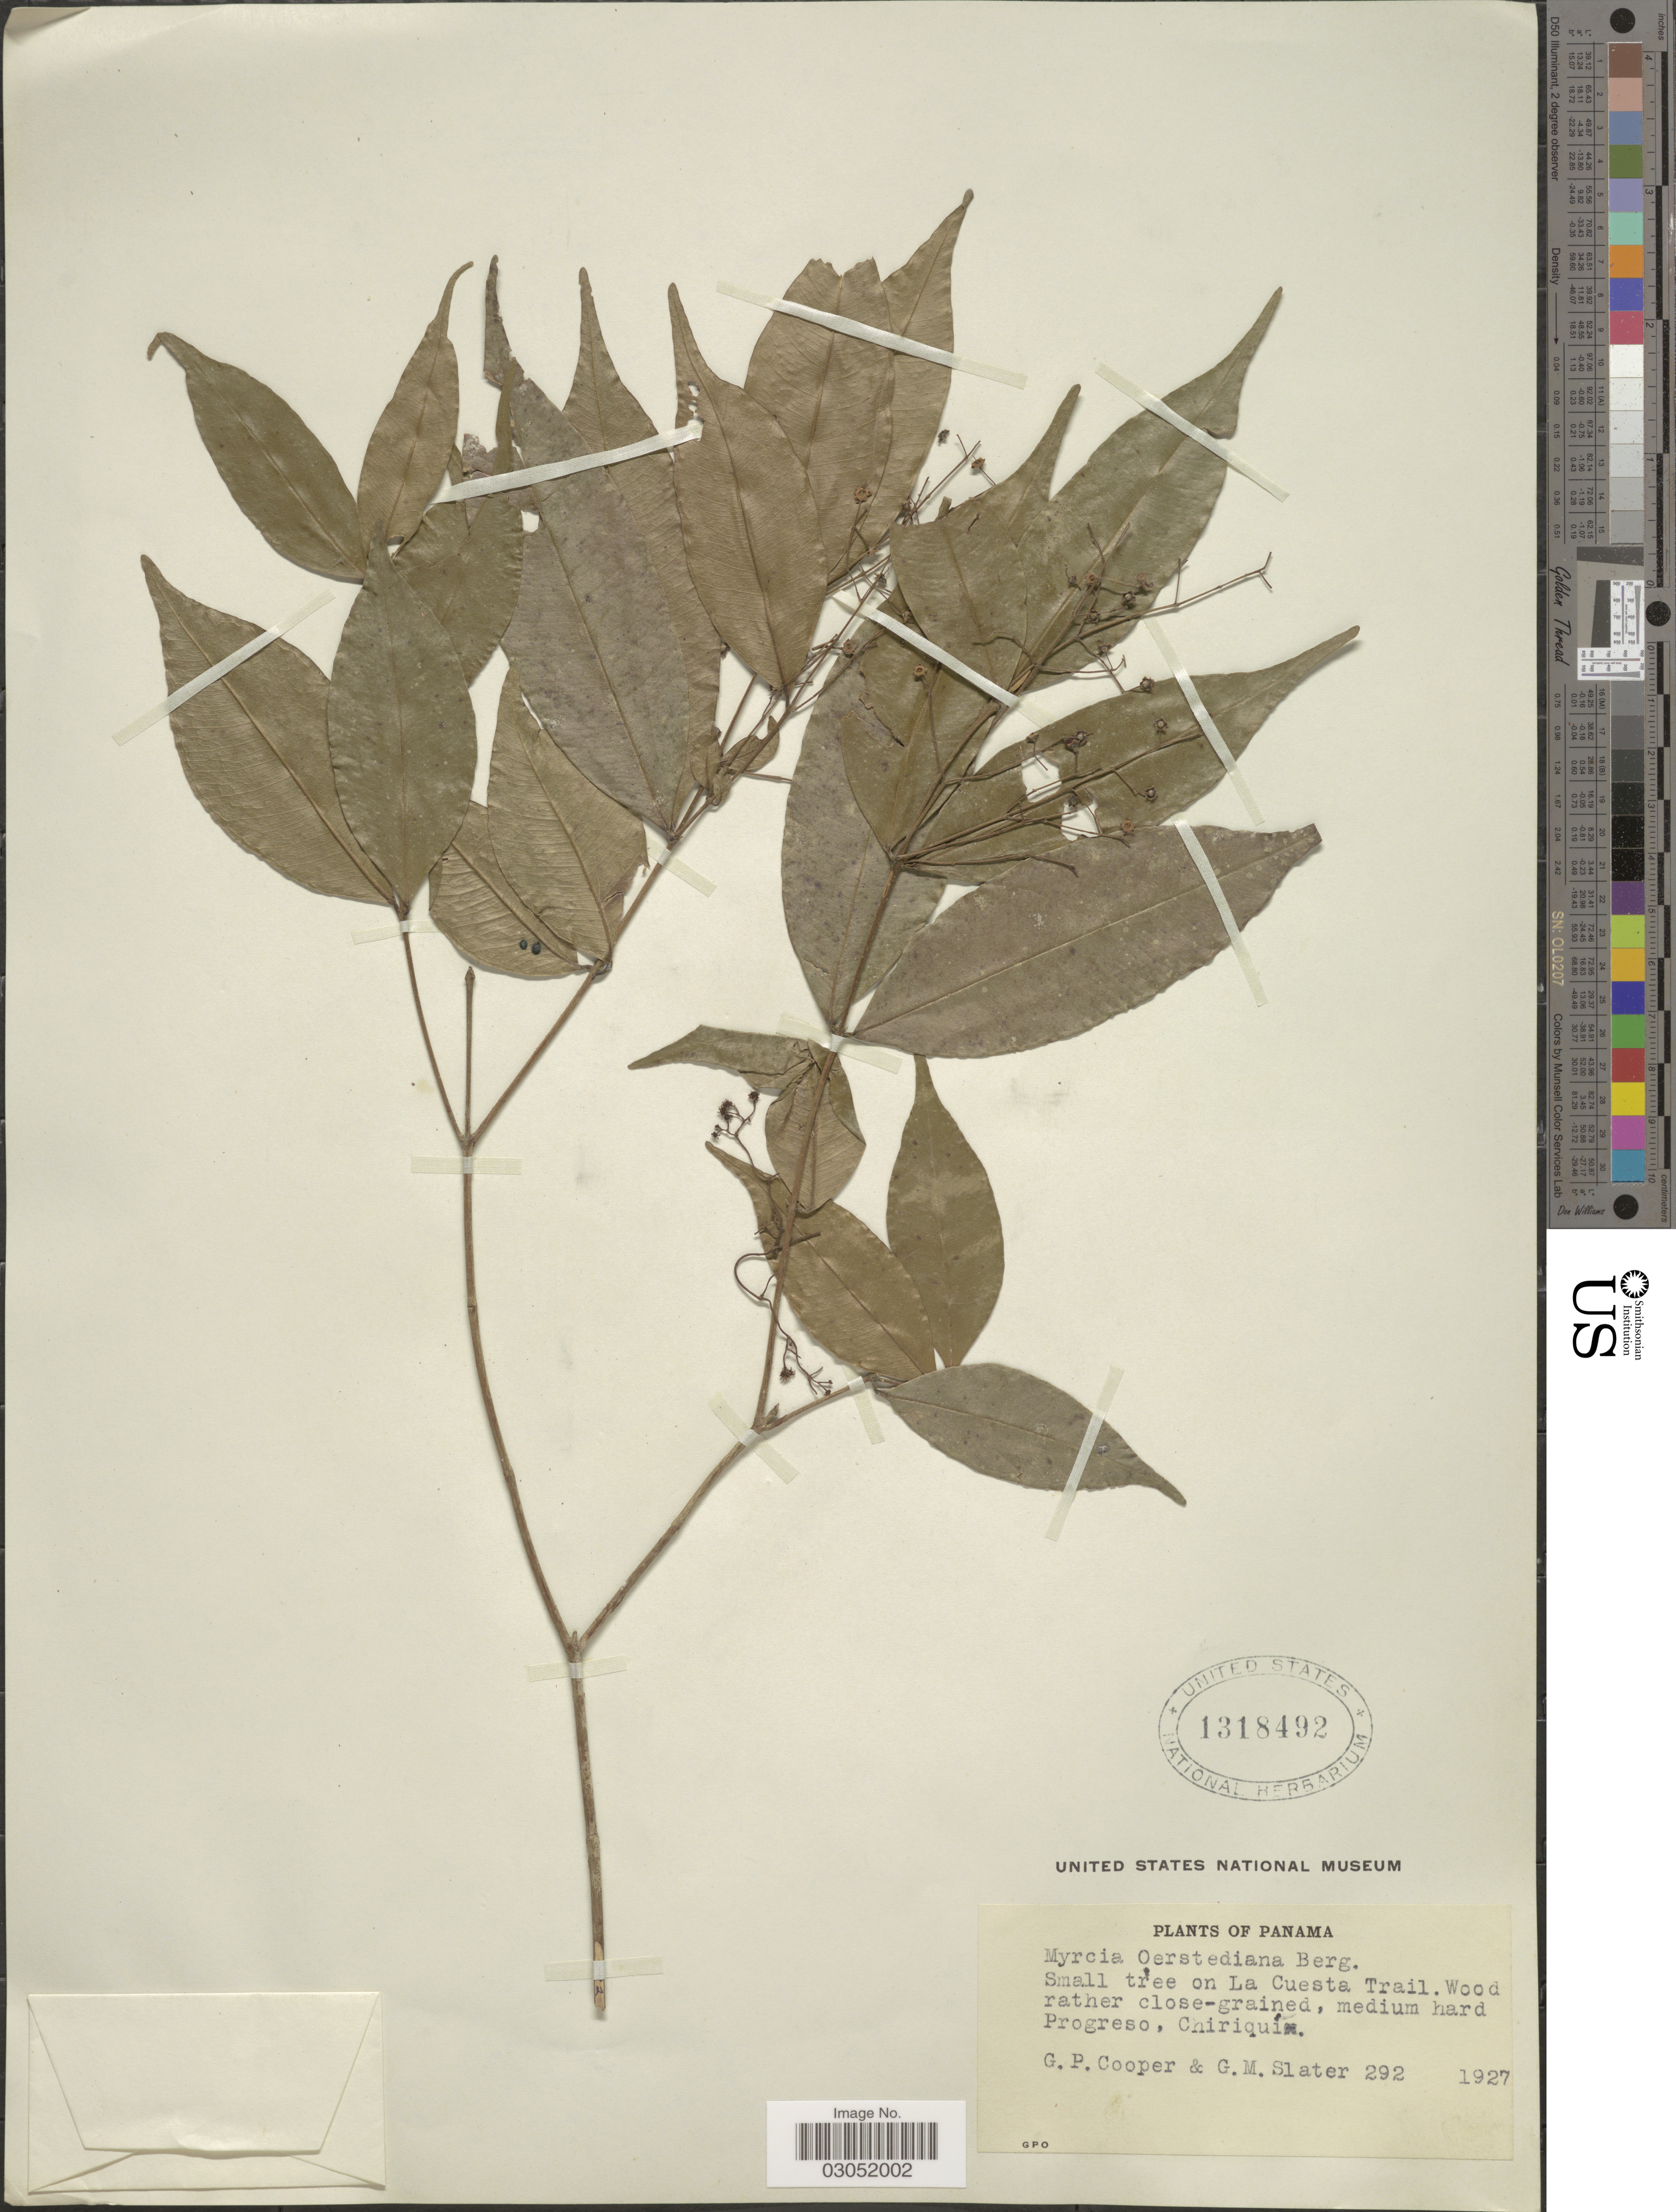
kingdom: Plantae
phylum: Tracheophyta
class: Magnoliopsida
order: Myrtales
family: Myrtaceae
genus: Myrcia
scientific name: Myrcia splendens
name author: (Sw.) DC.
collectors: G. Cooper & G. Slater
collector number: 292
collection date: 1927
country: Panama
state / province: Chiriqui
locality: Small tree on La Cuesta Trail. Progreso.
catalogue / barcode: US 1318492